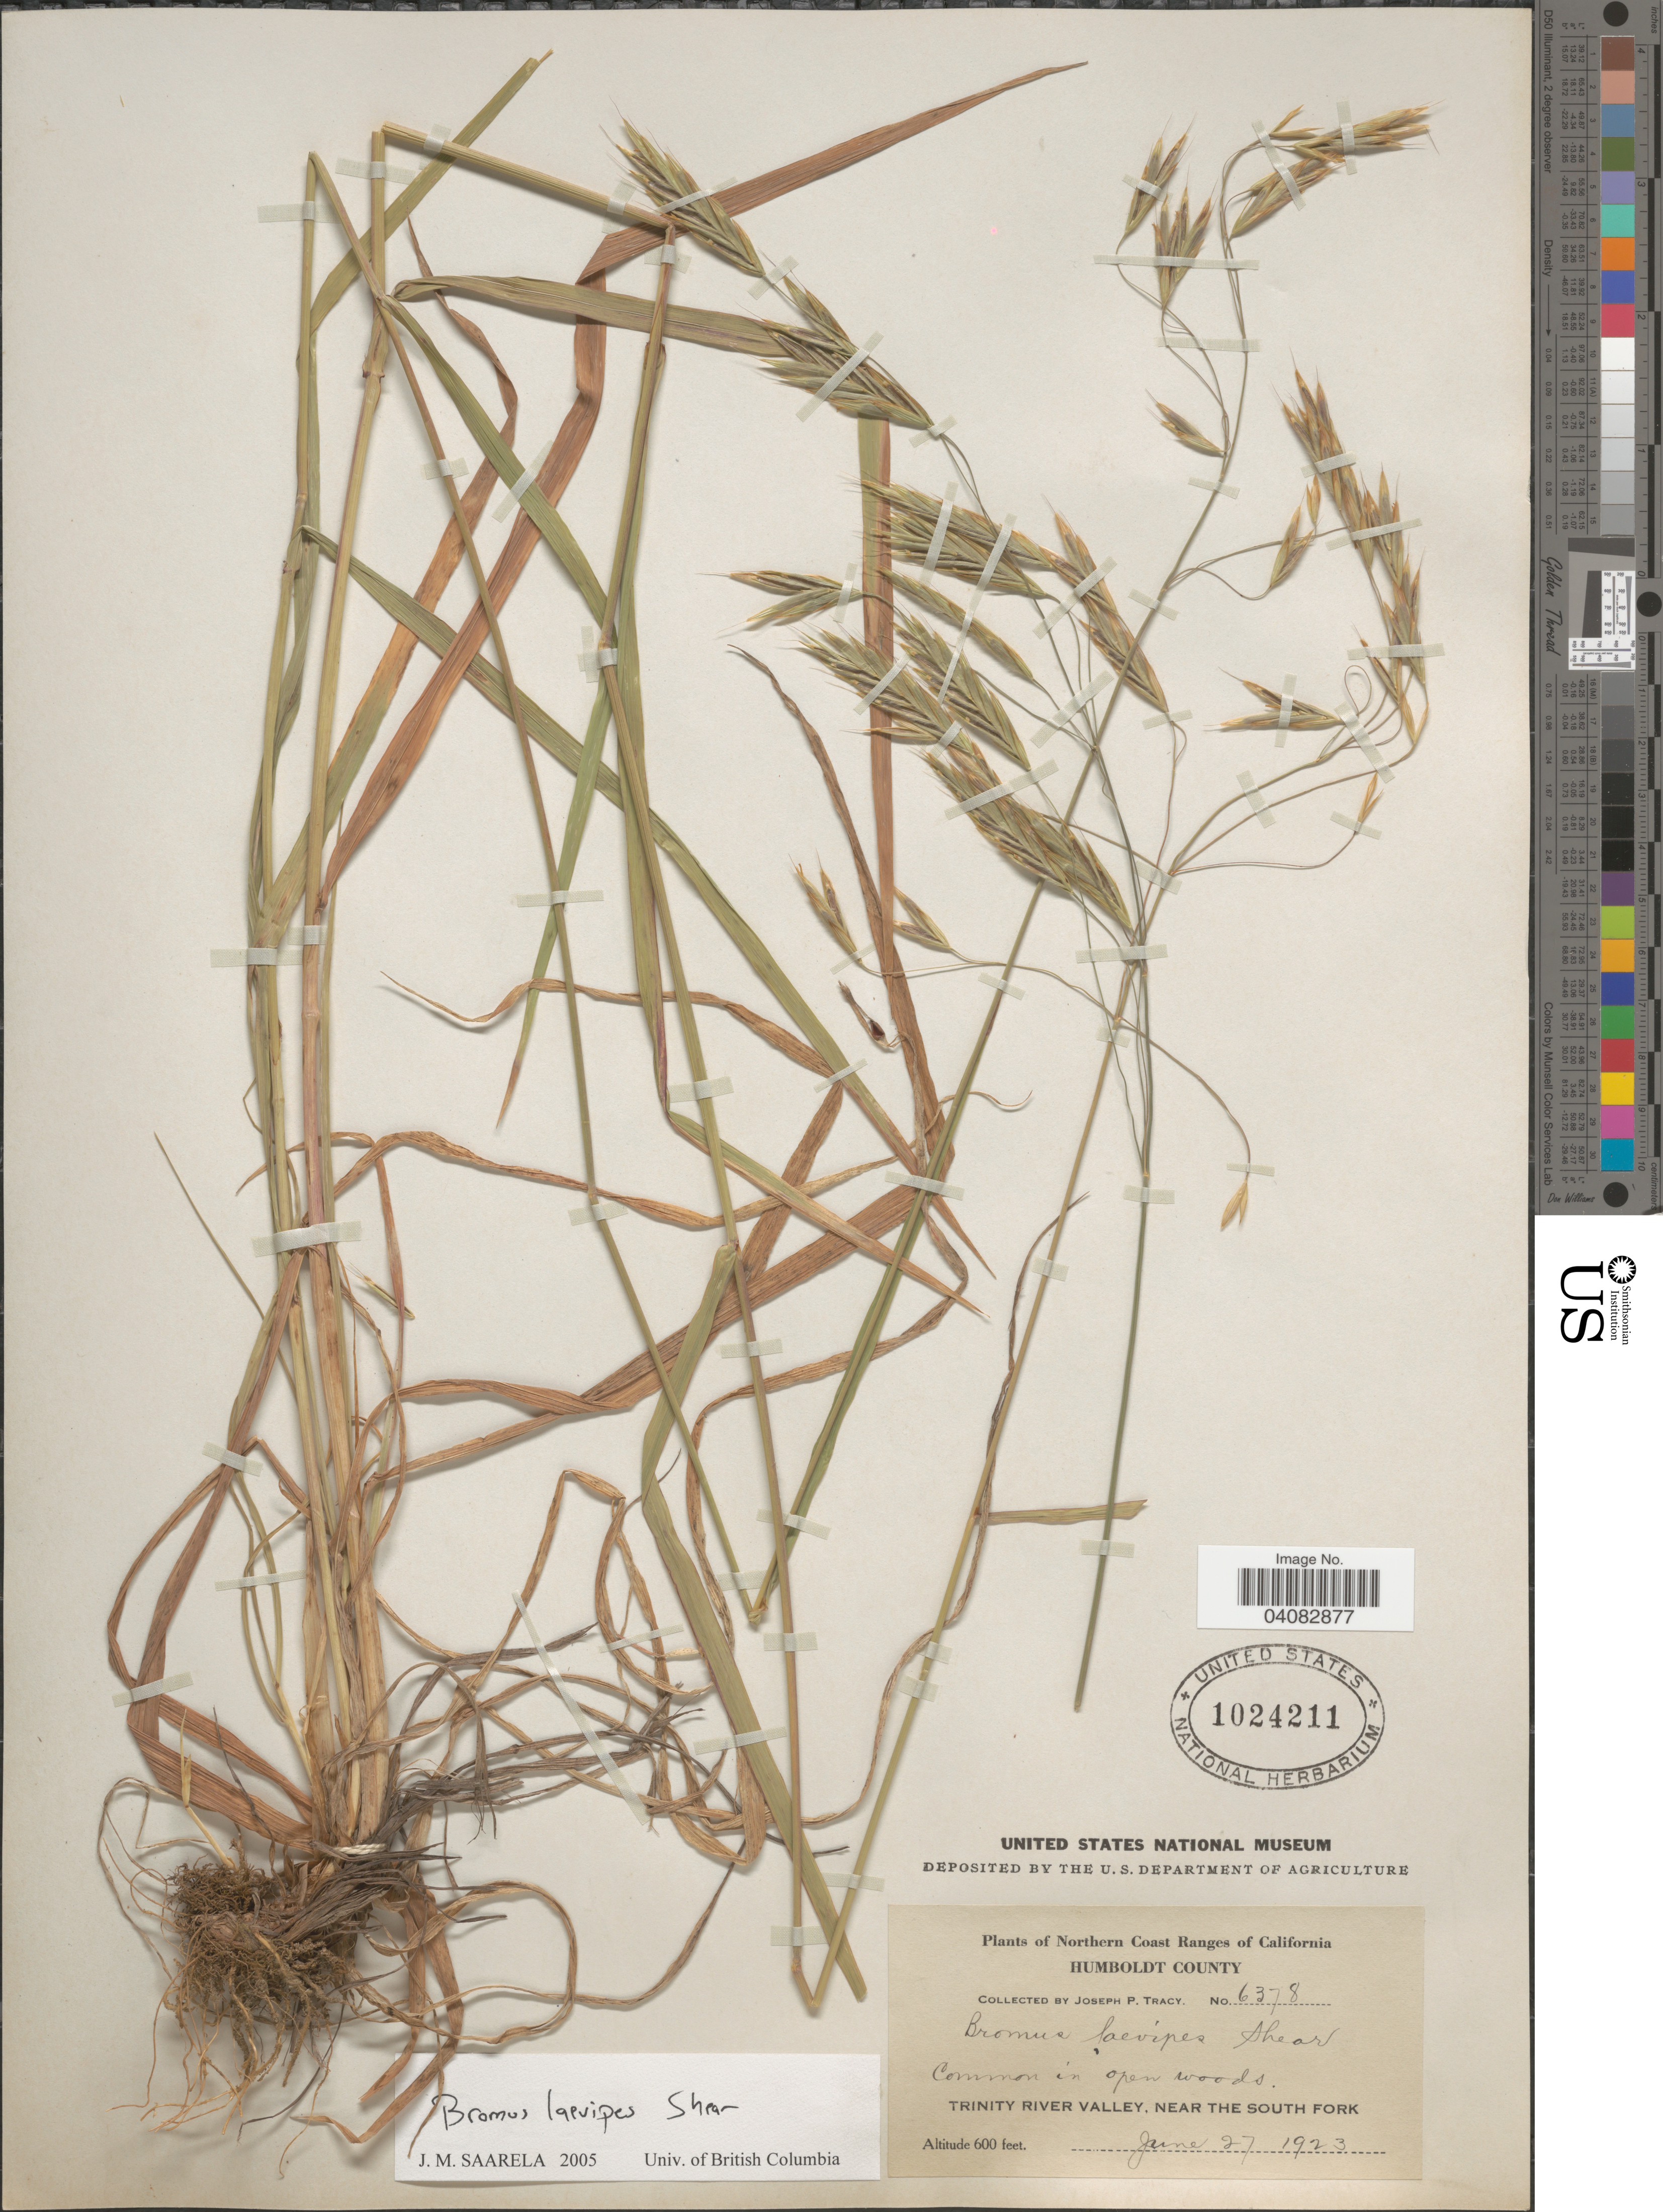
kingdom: Plantae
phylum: Tracheophyta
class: Liliopsida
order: Poales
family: Poaceae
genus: Bromus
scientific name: Bromus lanatipes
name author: (Shear) Rydb.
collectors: J. Tracy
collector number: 6378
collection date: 1923-06-27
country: United States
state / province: California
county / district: Humboldt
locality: Northern Coast Ranges of California. Humboldt County. Common in open woods. Trinity River Valley, near the South Fork.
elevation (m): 183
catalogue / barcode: US 1024211